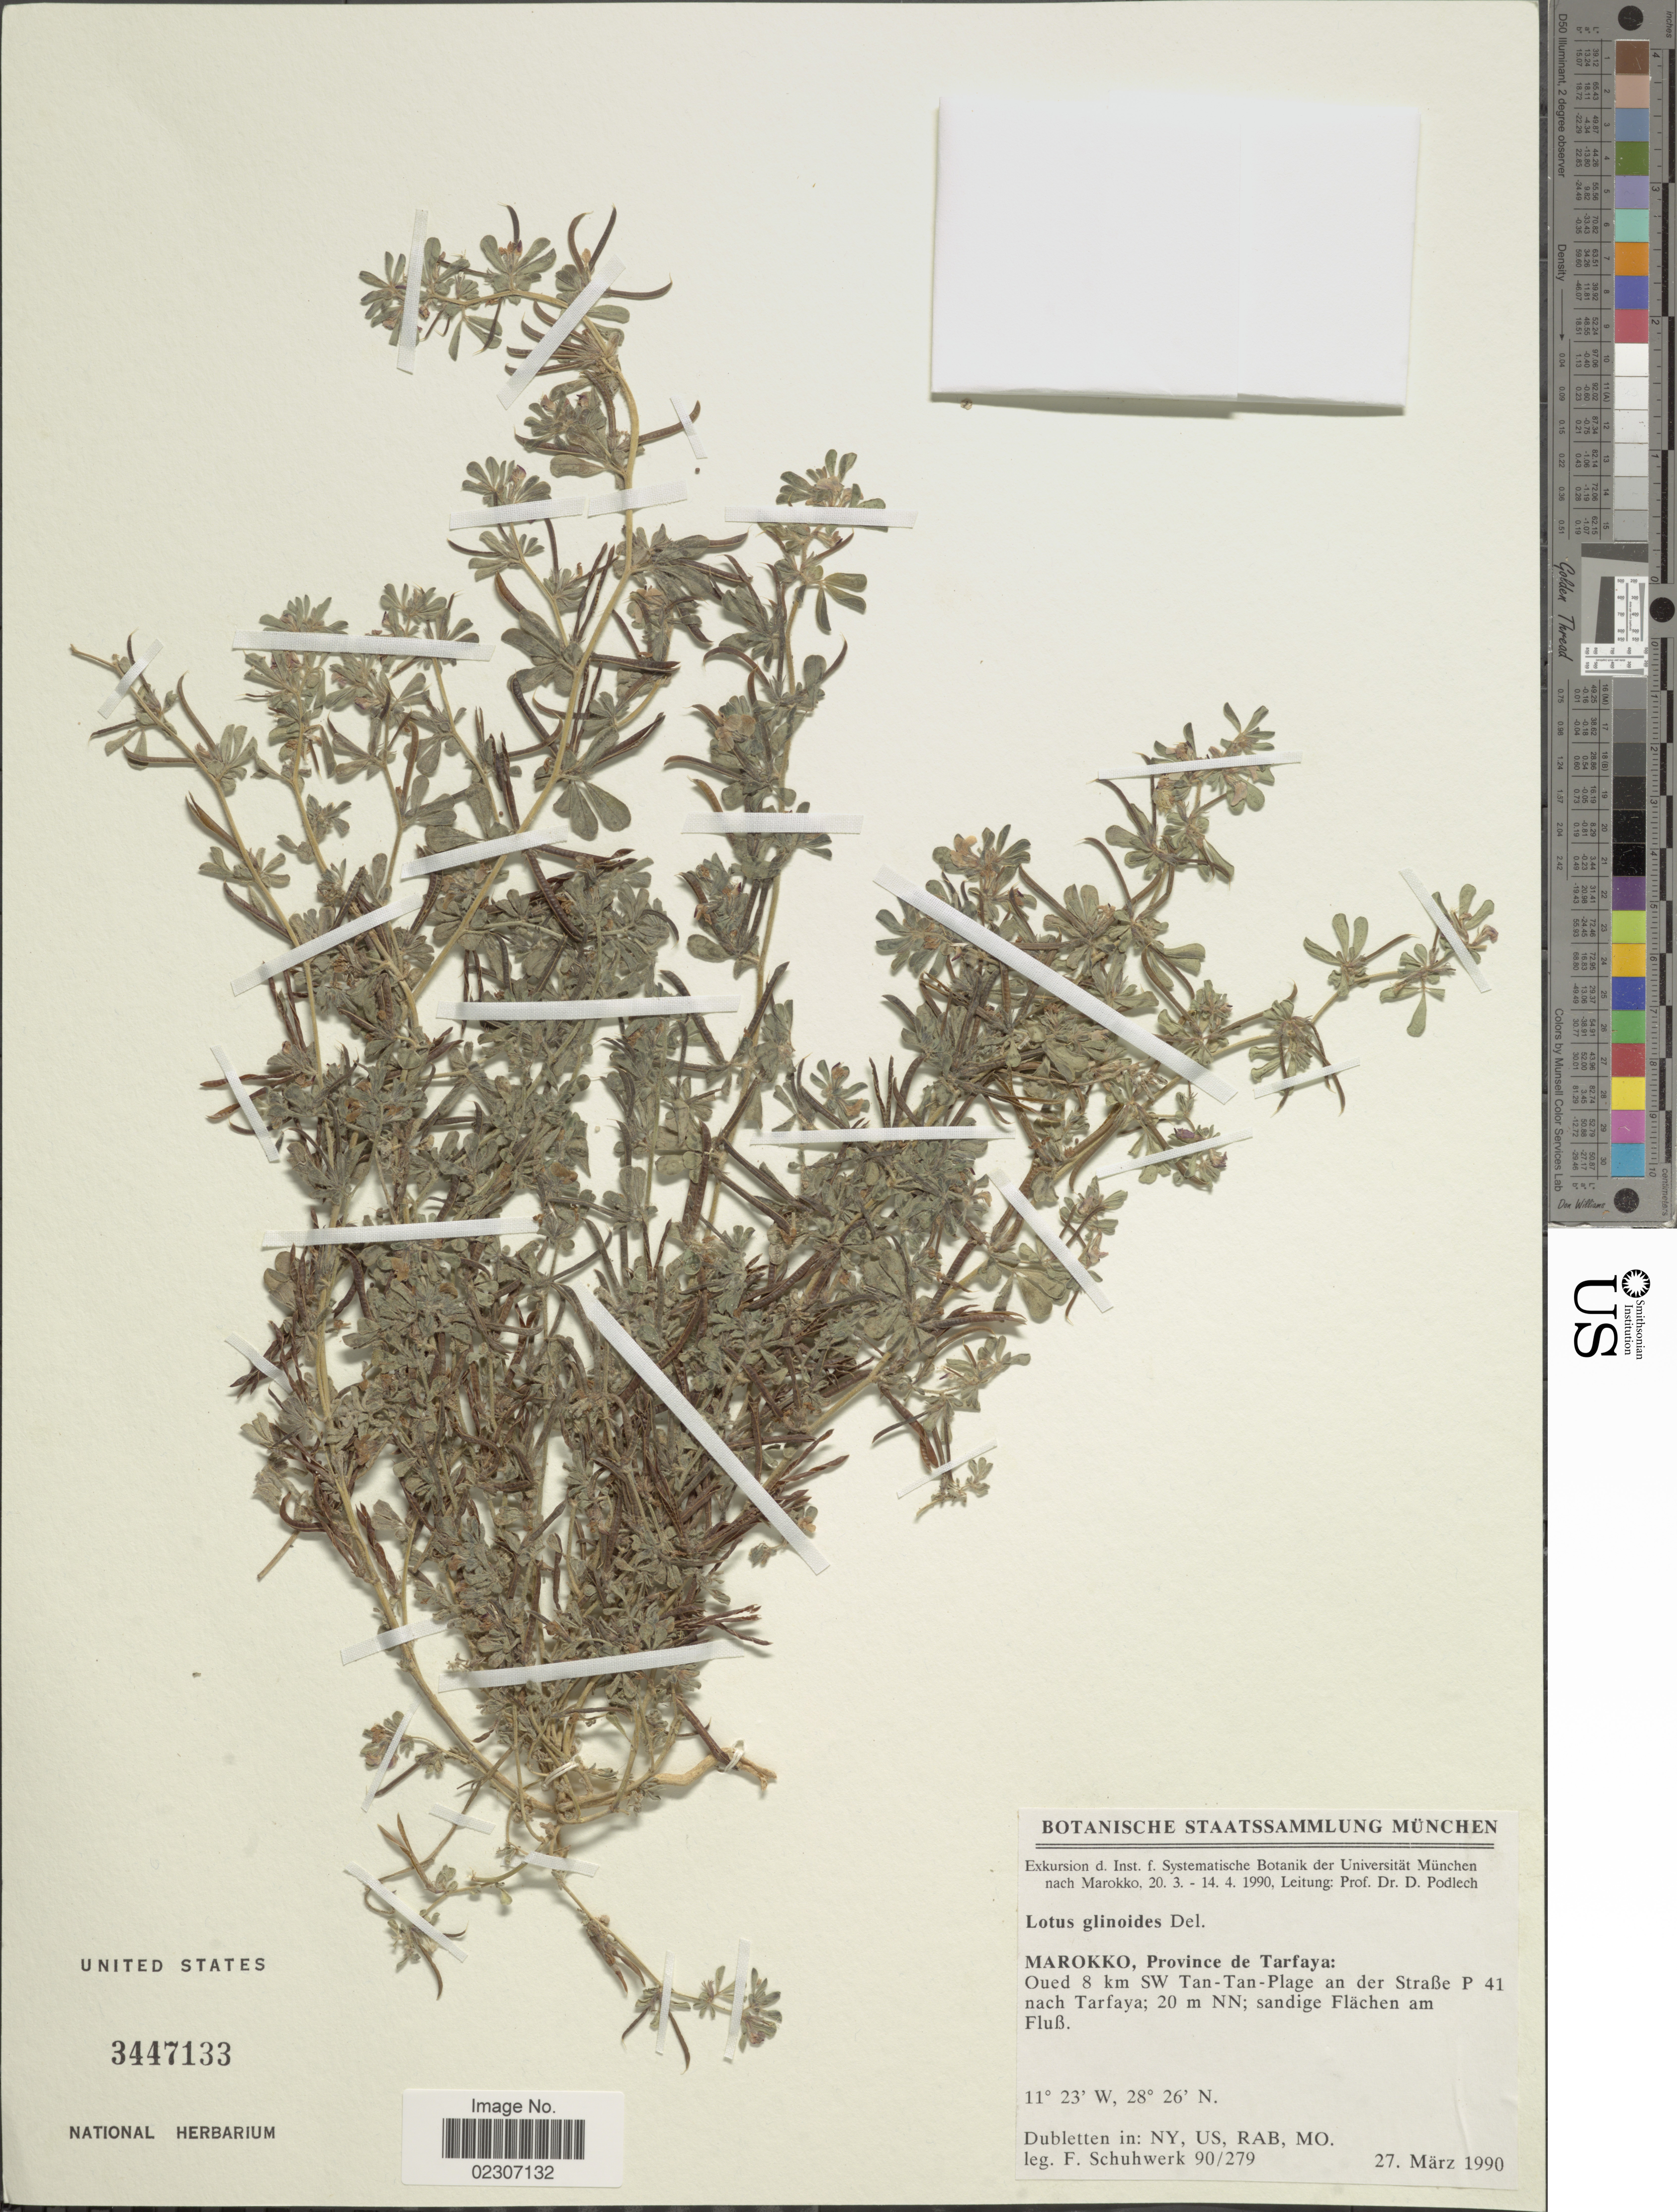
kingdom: Plantae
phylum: Tracheophyta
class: Magnoliopsida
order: Fabales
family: Fabaceae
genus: Lotus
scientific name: Lotus glinoides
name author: Delile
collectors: Schuhwerk, F.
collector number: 90/279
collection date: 1990-03-27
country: Morocco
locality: Marokko, Province de Tarfaya, Oued 8 km SW Tan-Tan-Plage and der Strabe P 41 nach Tarfaya; 20 m NN.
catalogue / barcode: US 3447133